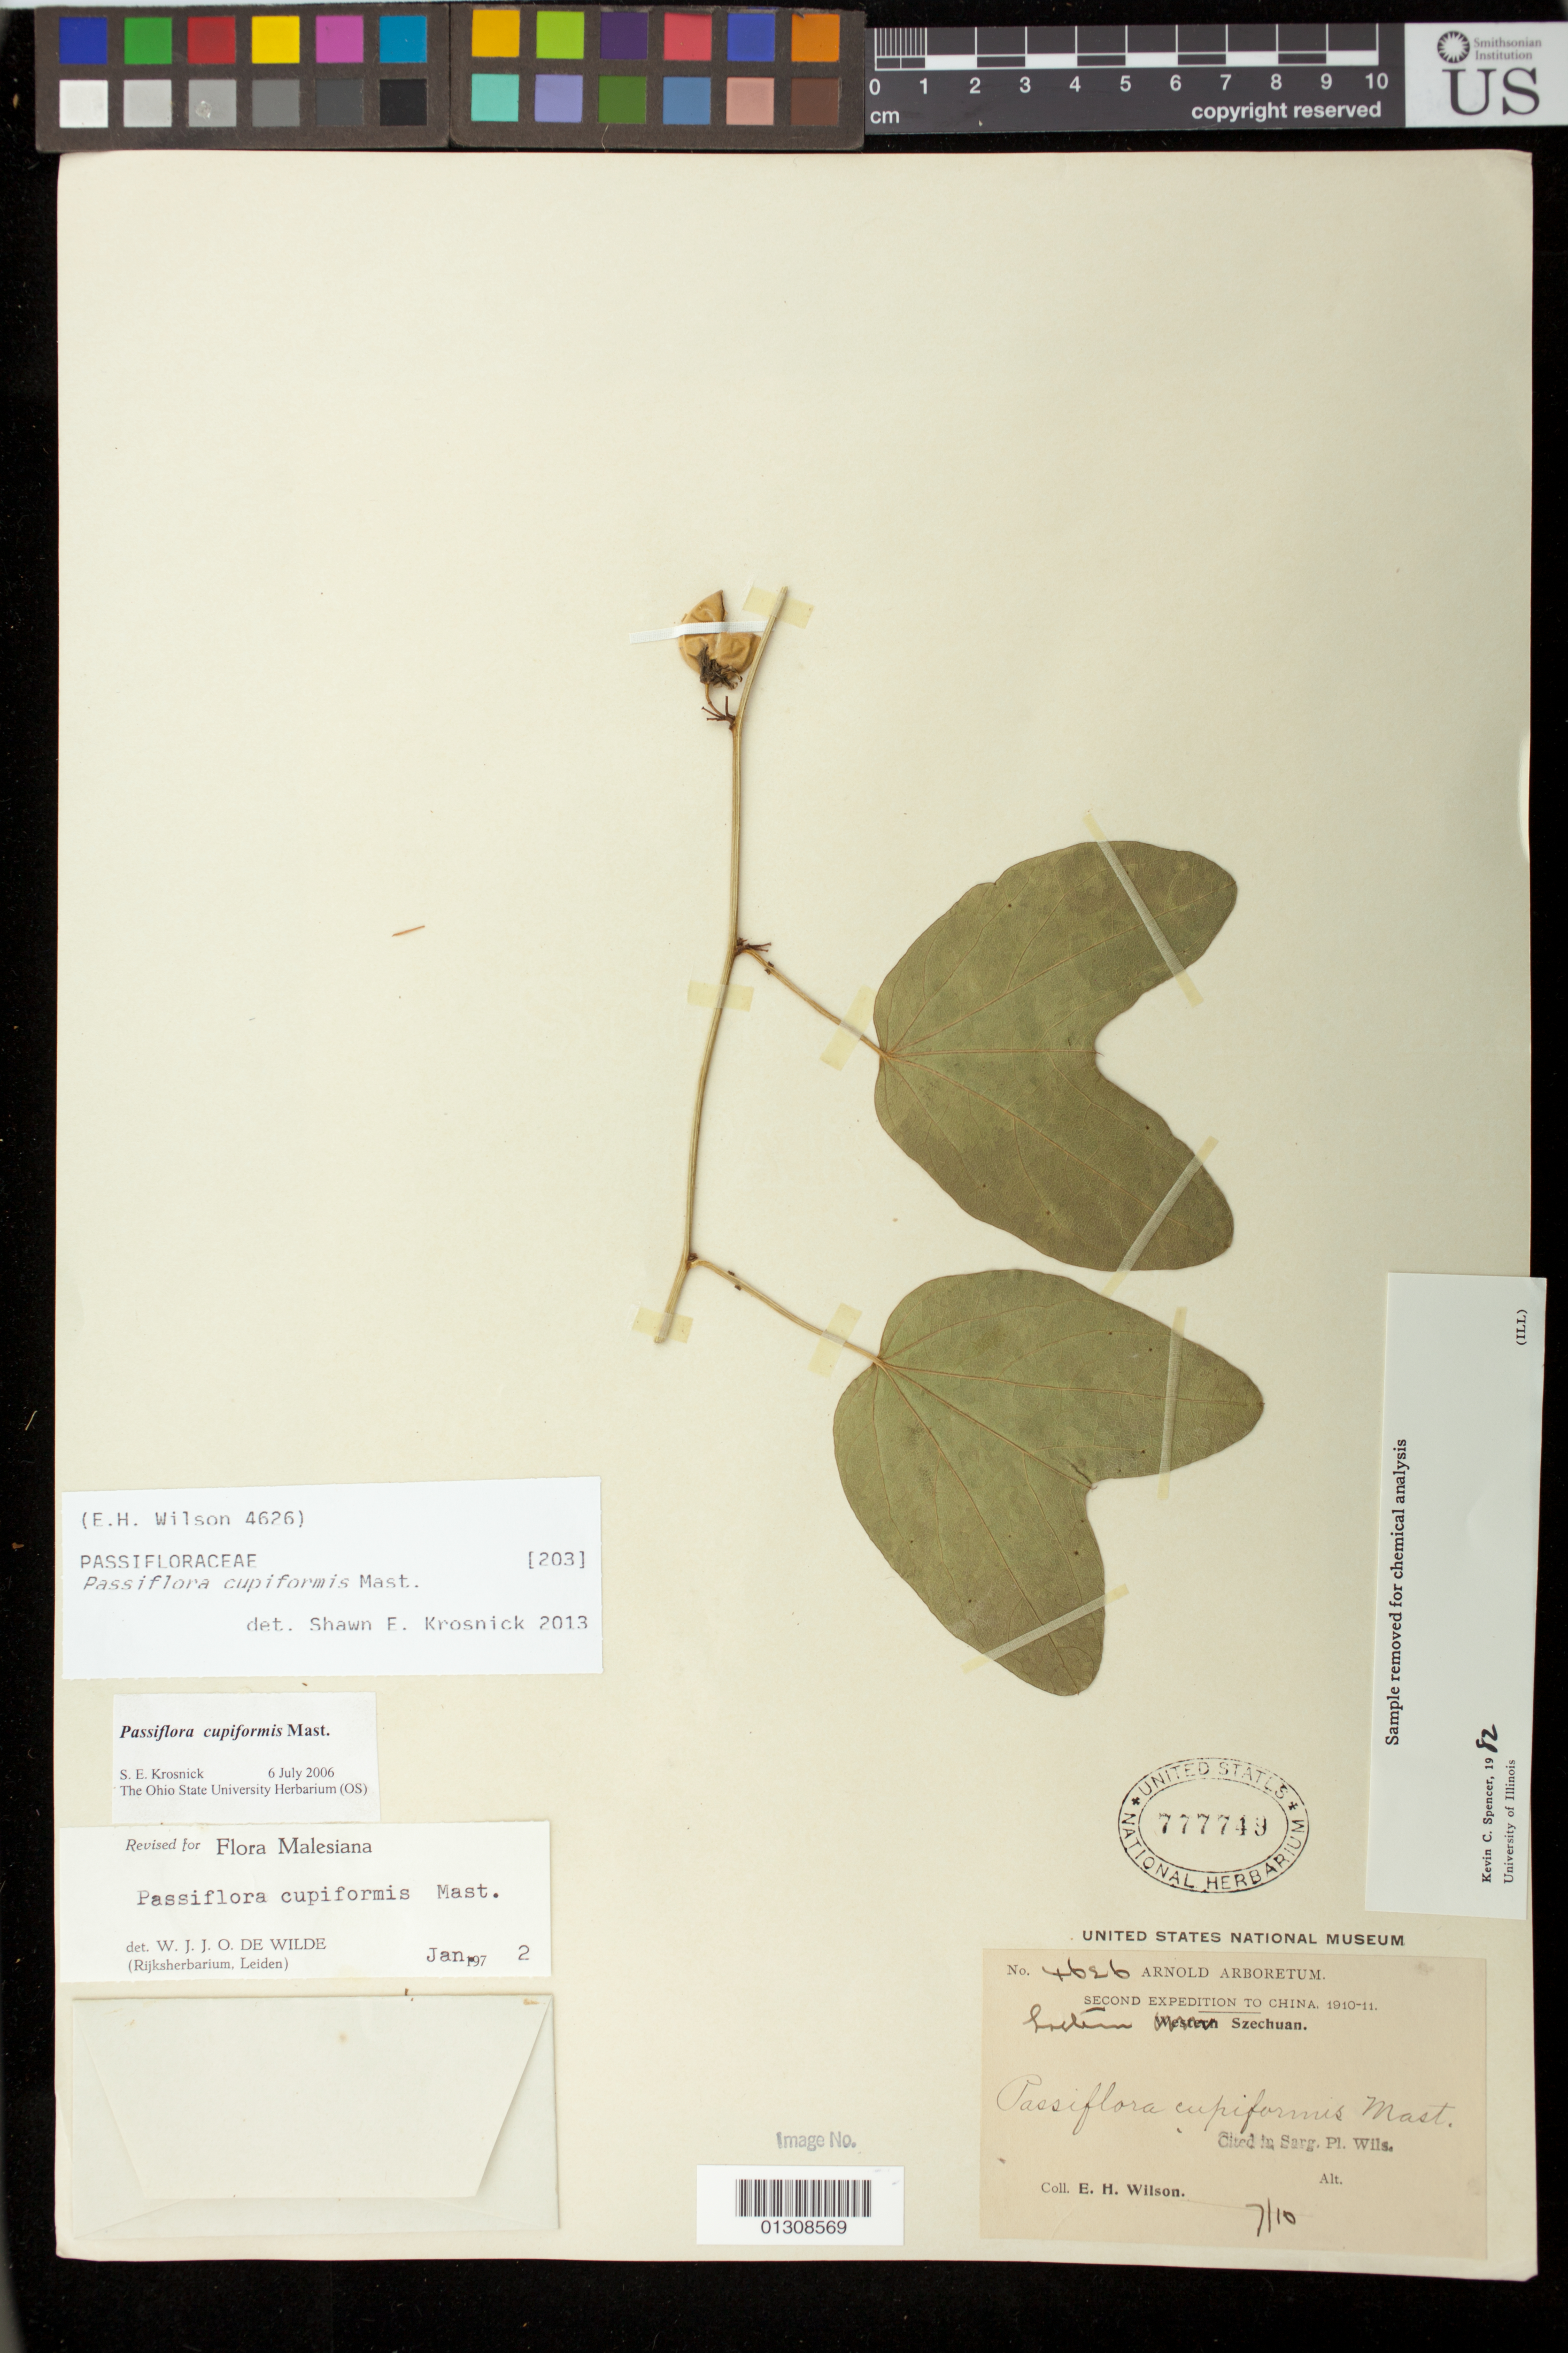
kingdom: Plantae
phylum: Tracheophyta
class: Magnoliopsida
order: Malpighiales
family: Passifloraceae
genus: Passiflora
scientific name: Passiflora cupiformis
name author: Mast.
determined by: Krosnick, S. E., (OS), Ohio State University Herbarium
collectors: E. H. Wilson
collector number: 4626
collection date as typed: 7/10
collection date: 1910-07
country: China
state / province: Sichuan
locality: Eastern Szechuan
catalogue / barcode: US 777749